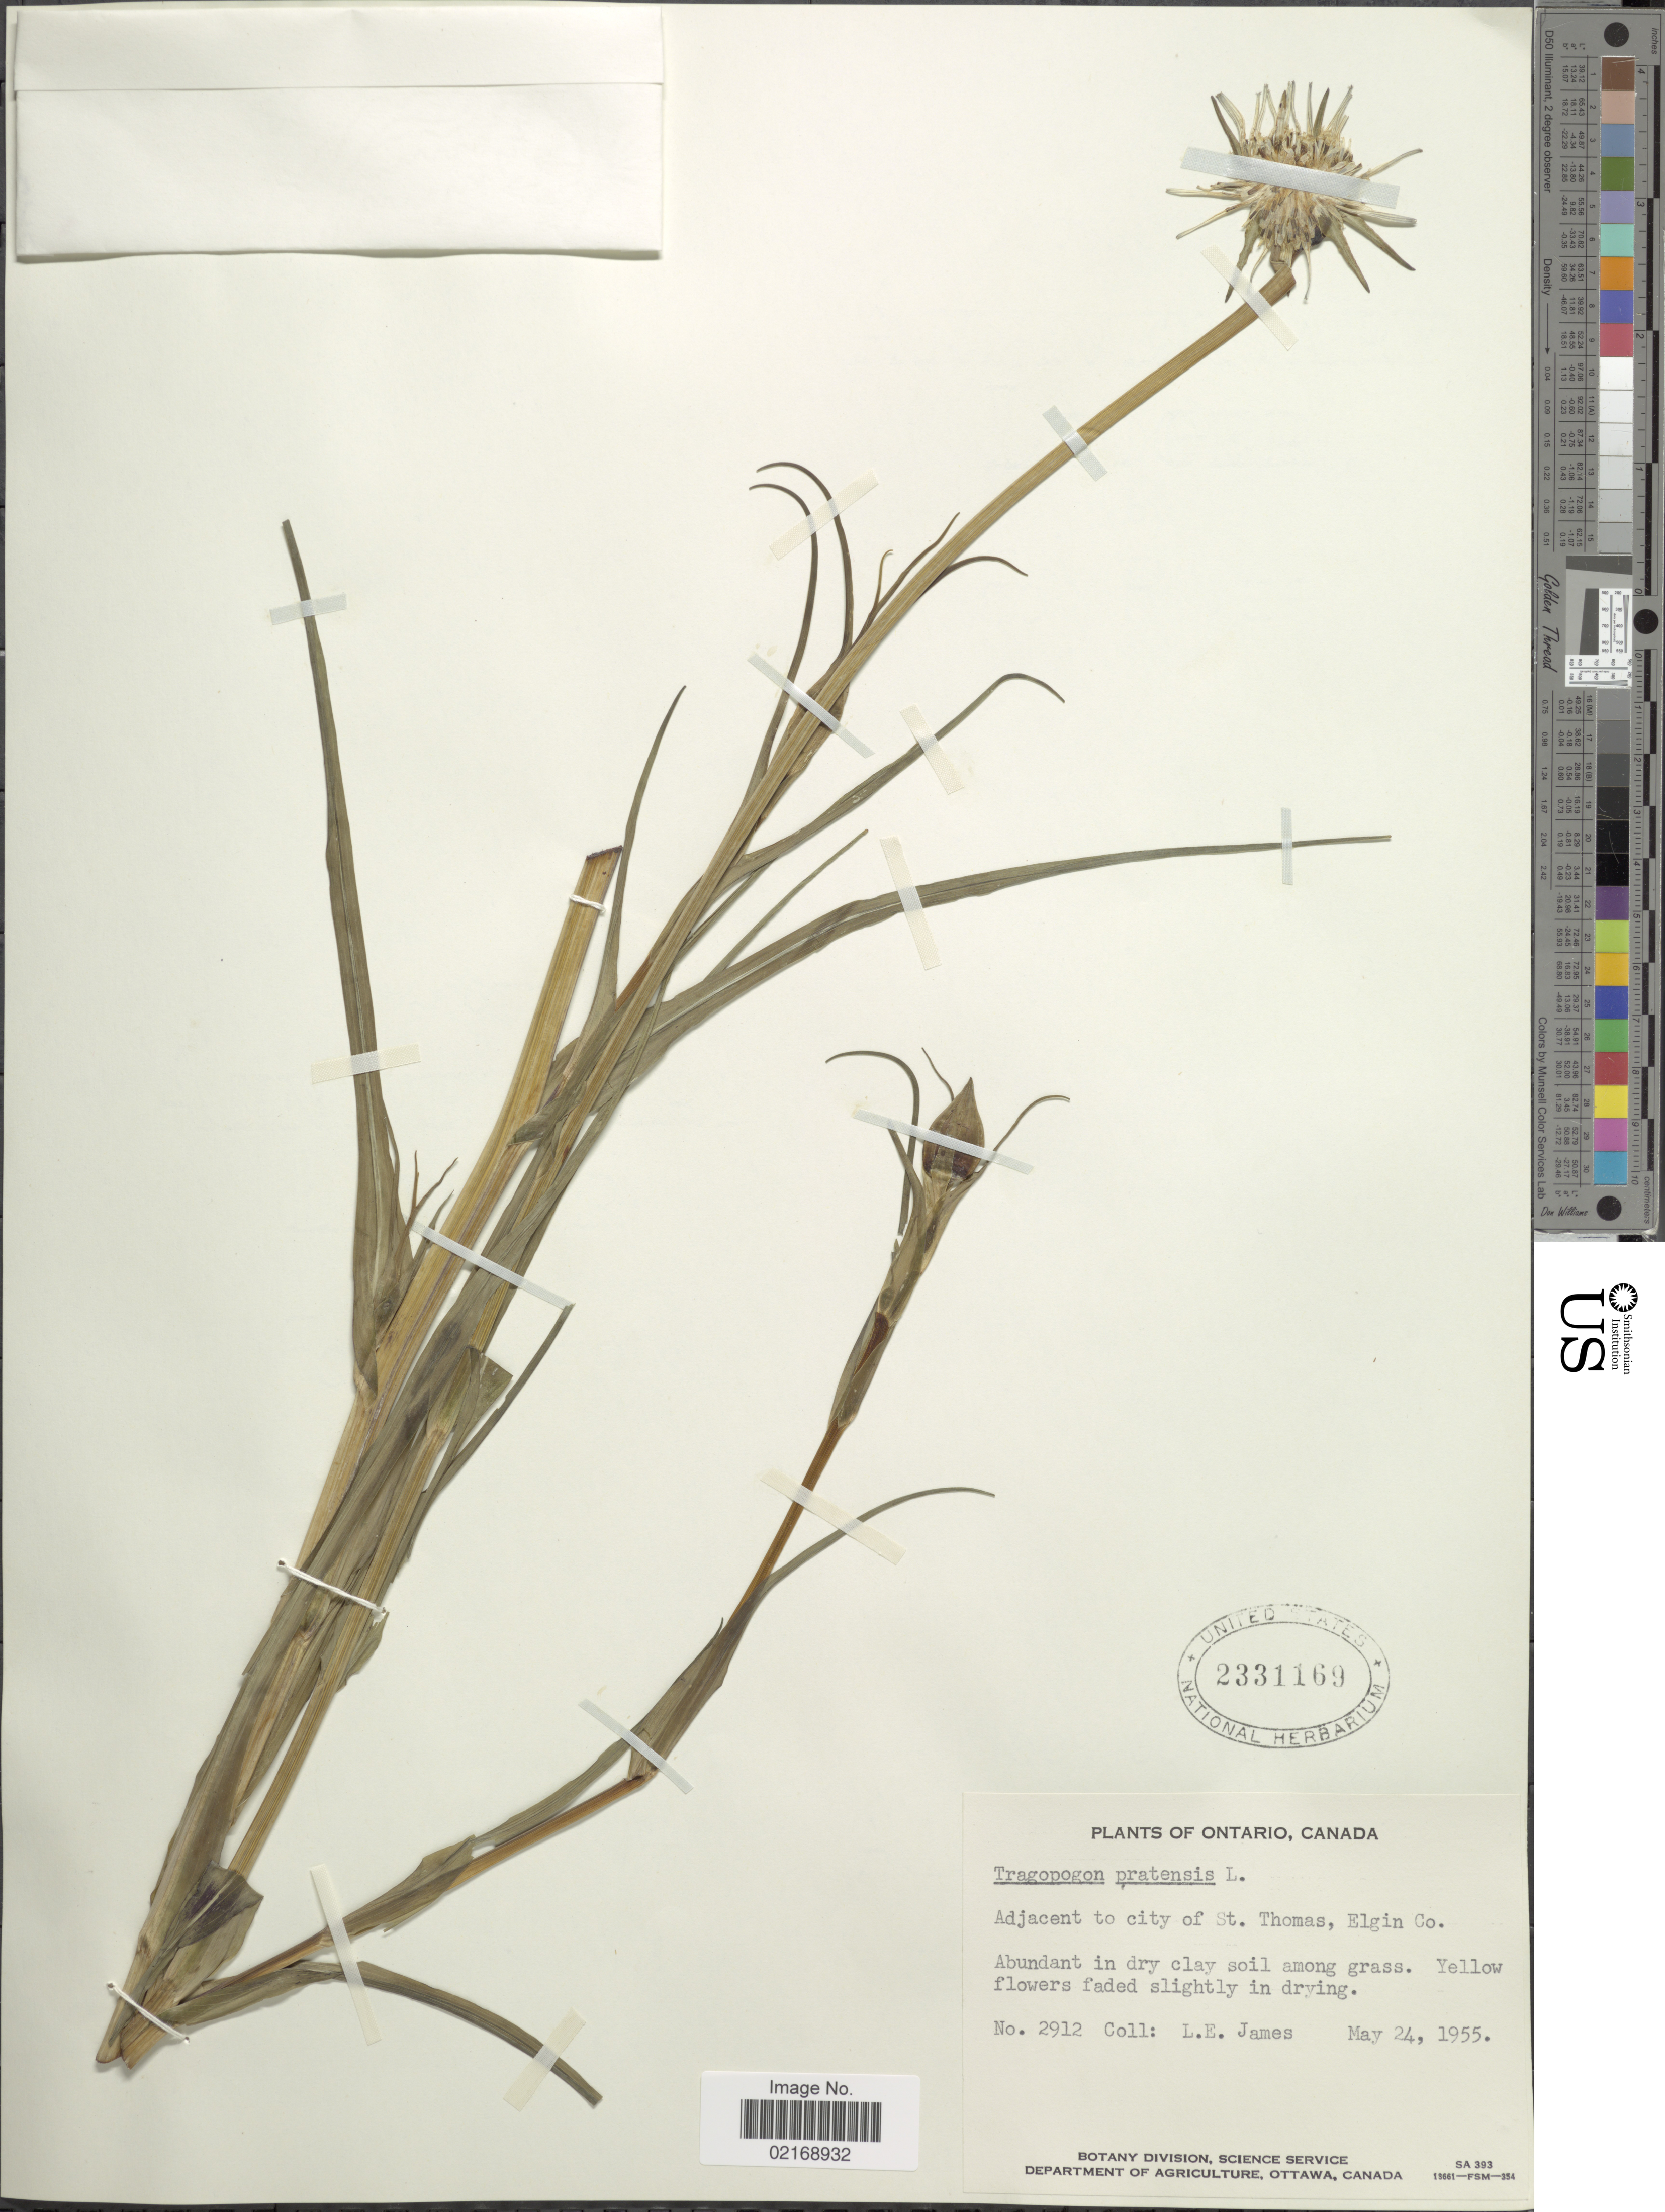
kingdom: Plantae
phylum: Tracheophyta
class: Magnoliopsida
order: Asterales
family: Asteraceae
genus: Tragopogon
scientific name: Tragopogon pratensis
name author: L.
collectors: L. E. James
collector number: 2912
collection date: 1955-05-24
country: Canada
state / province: Ontario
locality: Adjacent to city of St. Thomas, Elgin Co.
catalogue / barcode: US 2331169